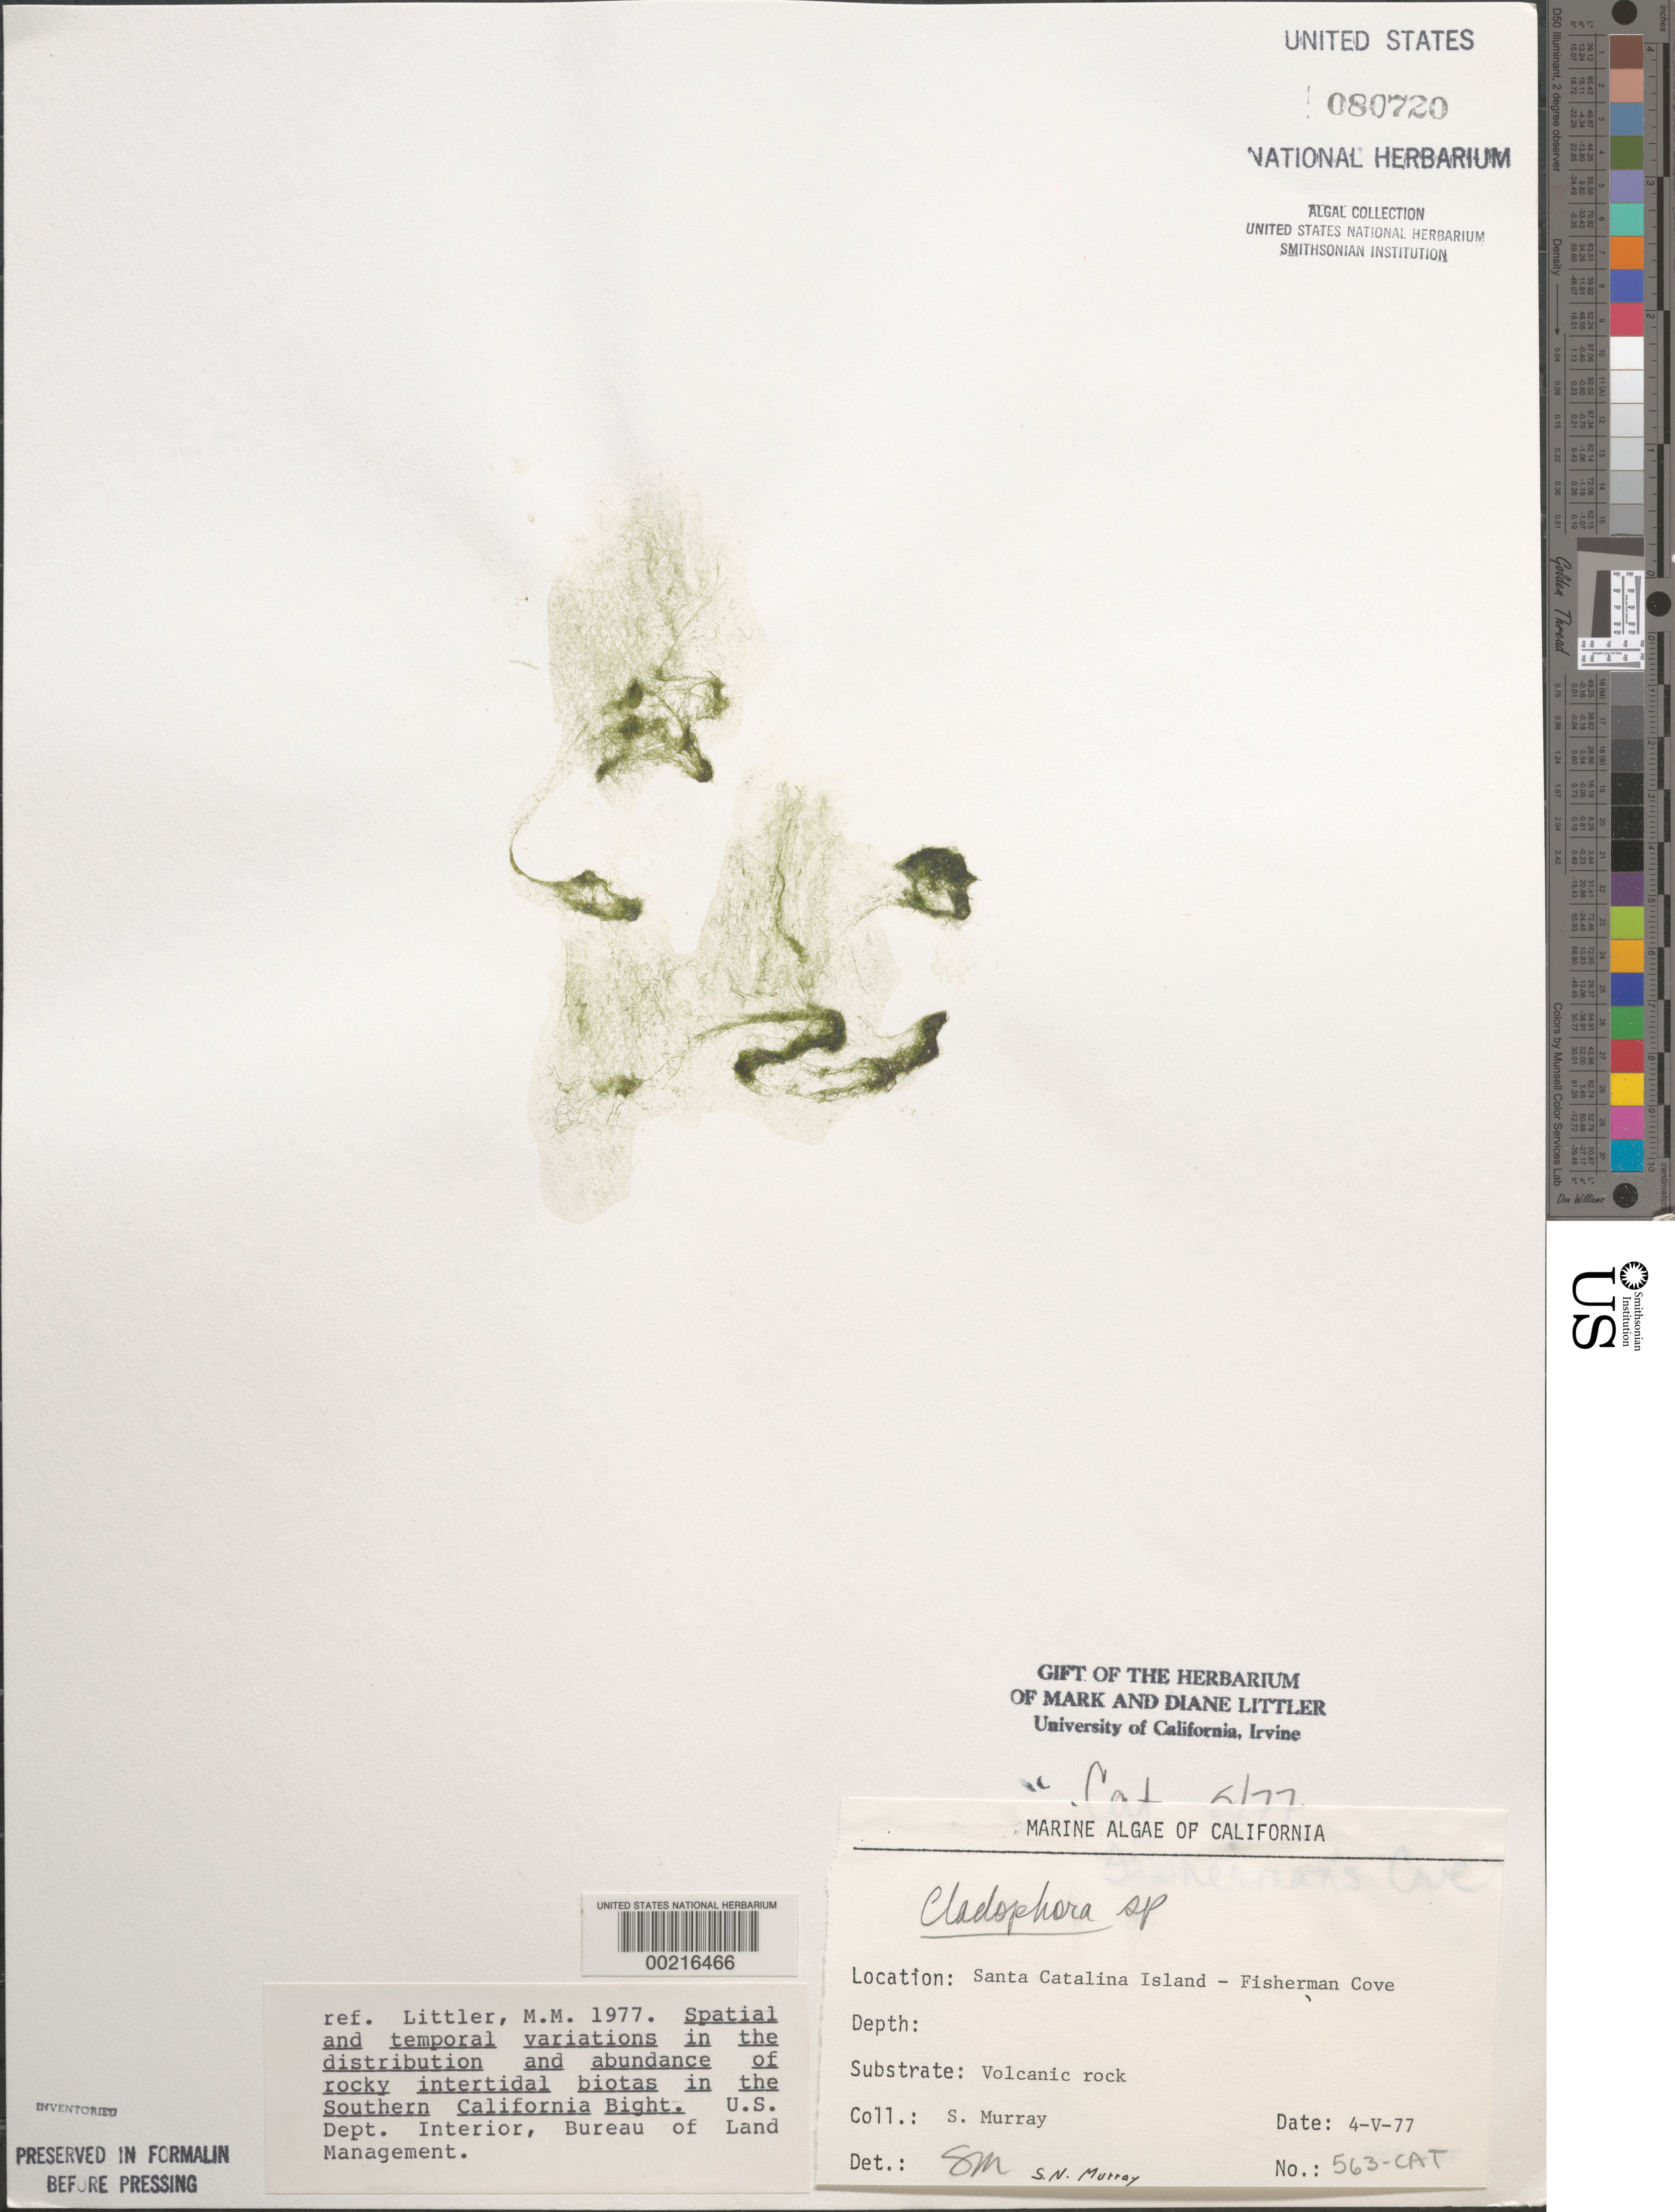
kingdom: Plantae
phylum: Chlorophyta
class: Ulvophyceae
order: Cladophorales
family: Cladophoraceae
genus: Cladophora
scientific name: Cladophora sp.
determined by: Murray, S. N.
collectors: S. N. Murray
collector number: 563-cat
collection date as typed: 04 May 1977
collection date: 1977-05-04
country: United States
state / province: California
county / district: Los Angeles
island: Santa Catalina Island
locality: Fishermen Cove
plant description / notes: BLM-SOCALBIGHT Rocky Intertidal Survey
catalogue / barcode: US 80720